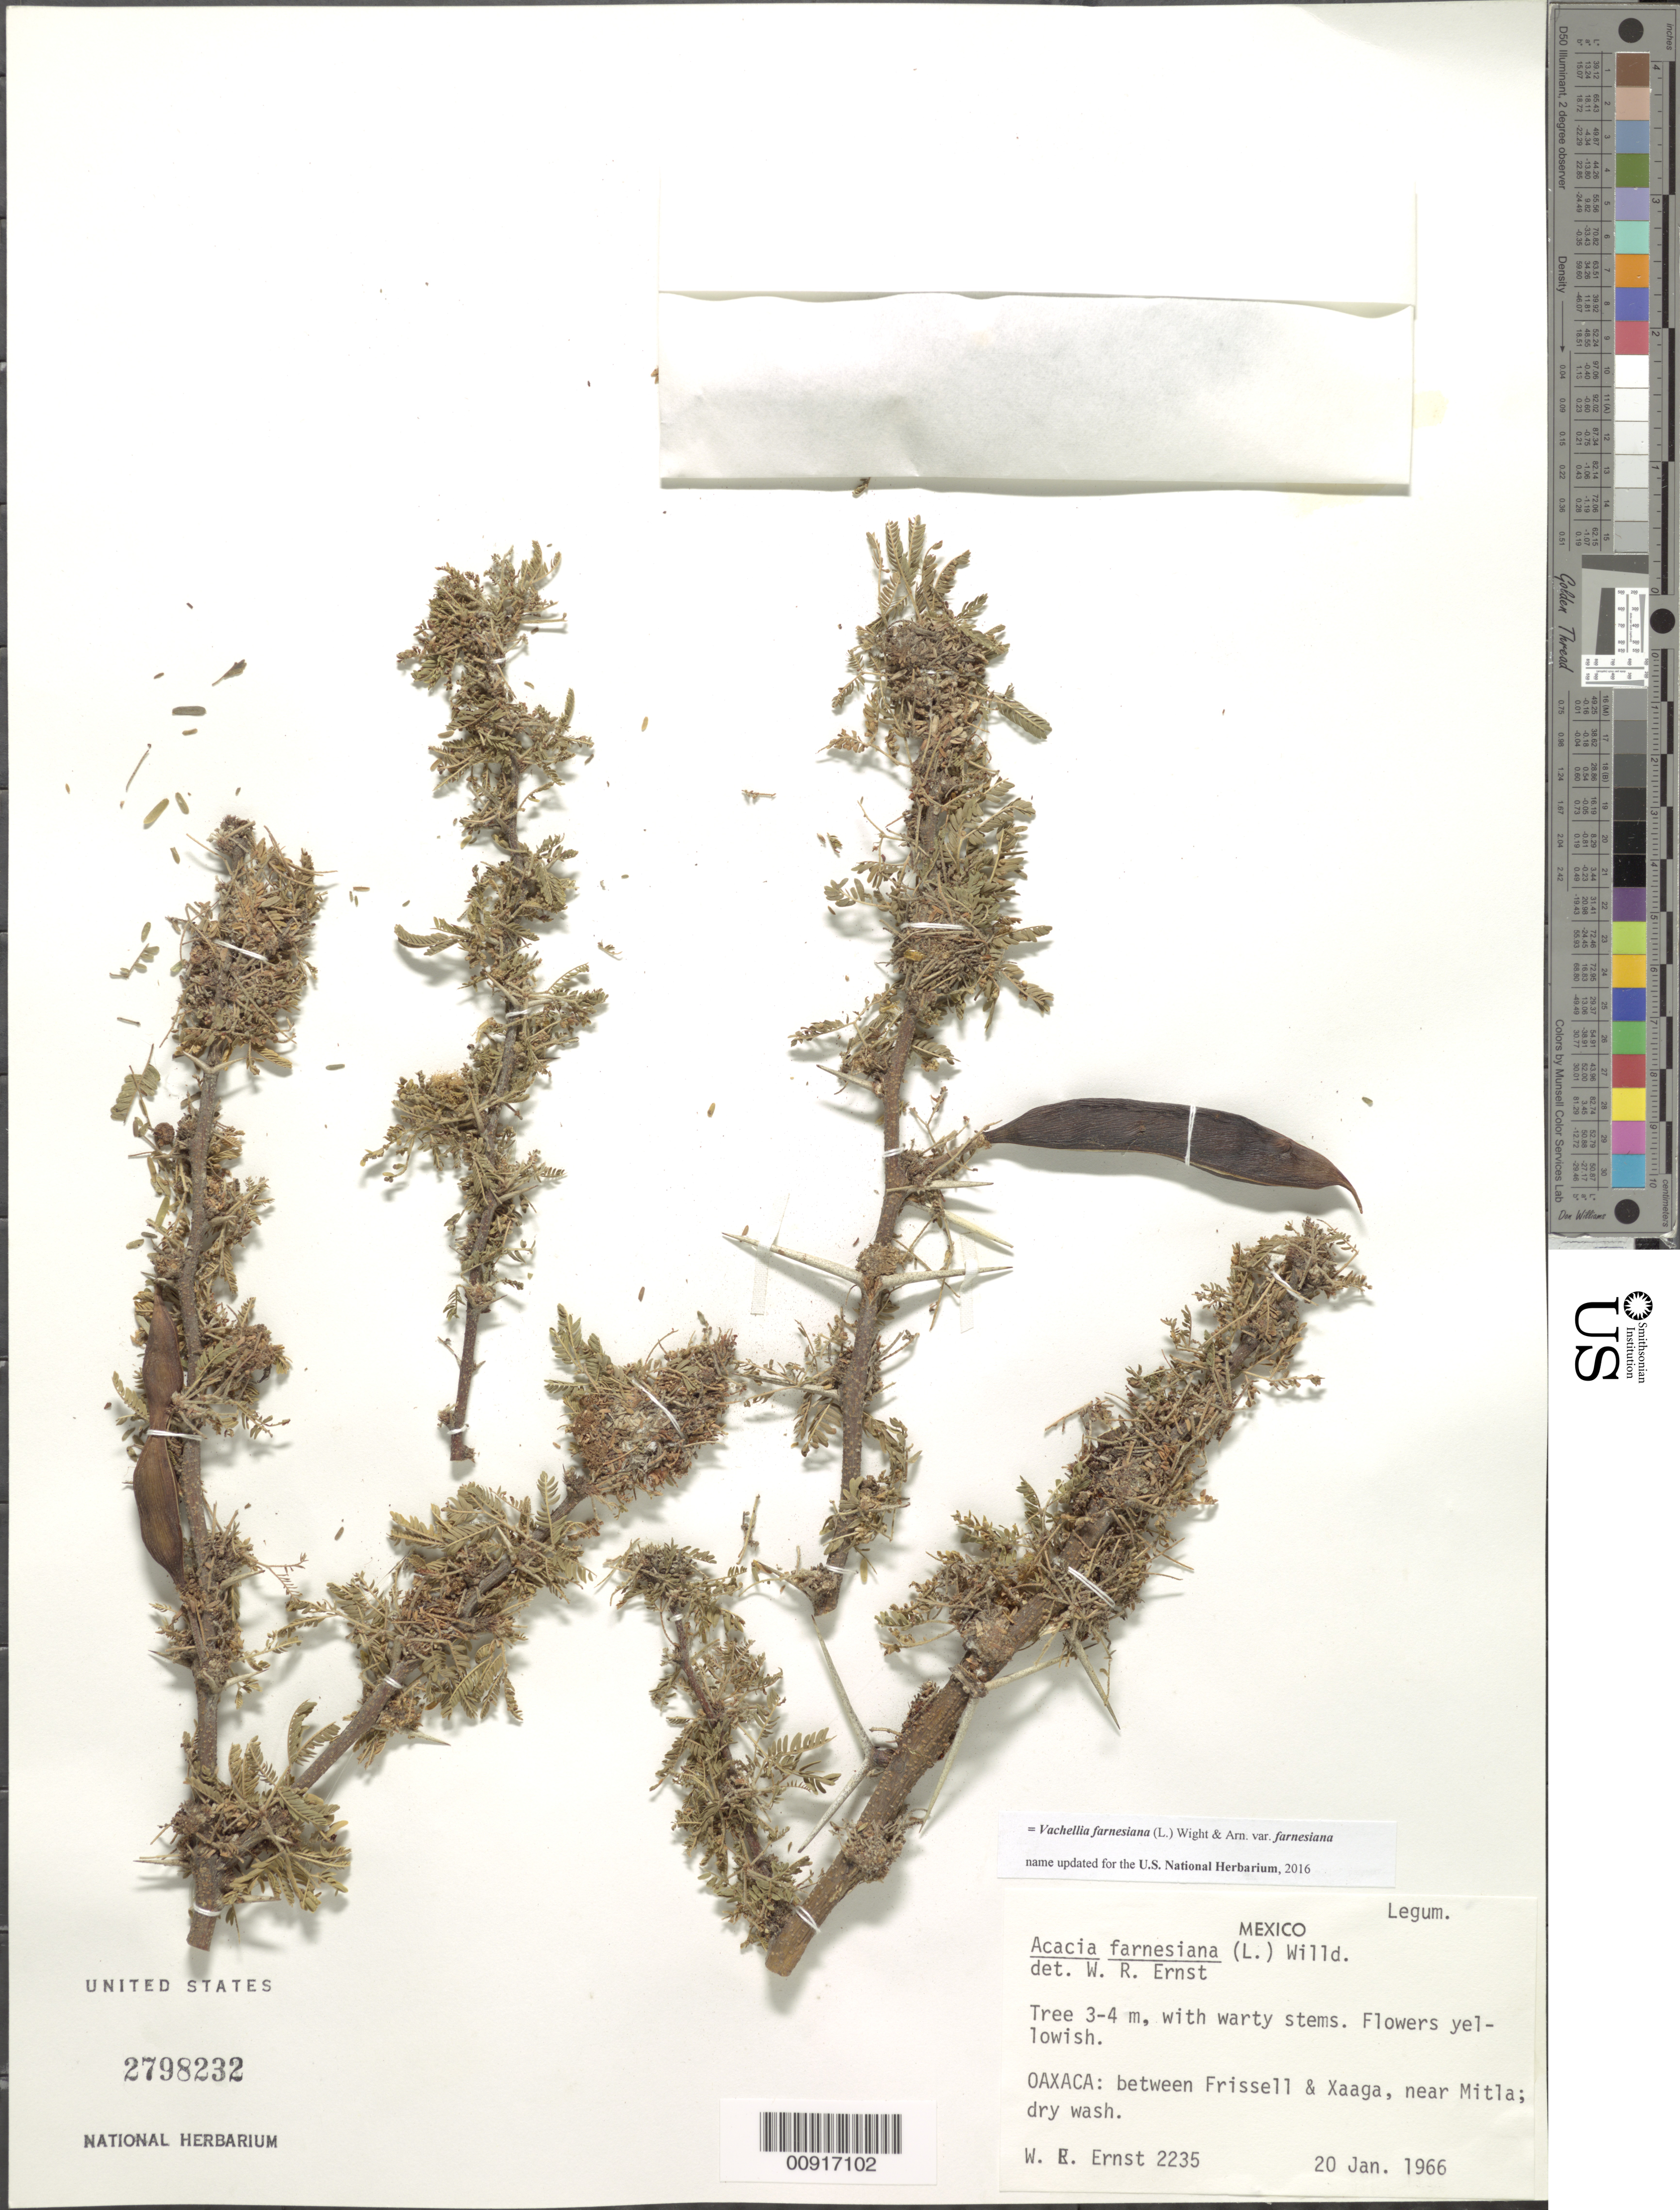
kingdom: Plantae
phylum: Tracheophyta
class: Magnoliopsida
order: Fabales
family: Fabaceae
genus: Vachellia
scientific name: Vachellia farnesiana var. farnesiana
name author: (L.) Wight & Arn.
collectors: W. R. Ernst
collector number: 2235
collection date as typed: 20 Jan 1966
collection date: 1966-01-20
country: Mexico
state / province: Oaxaca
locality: Oaxaca: between Frissell & Xaaga, near Mitla.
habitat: Dry wash.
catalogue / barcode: US 2798232